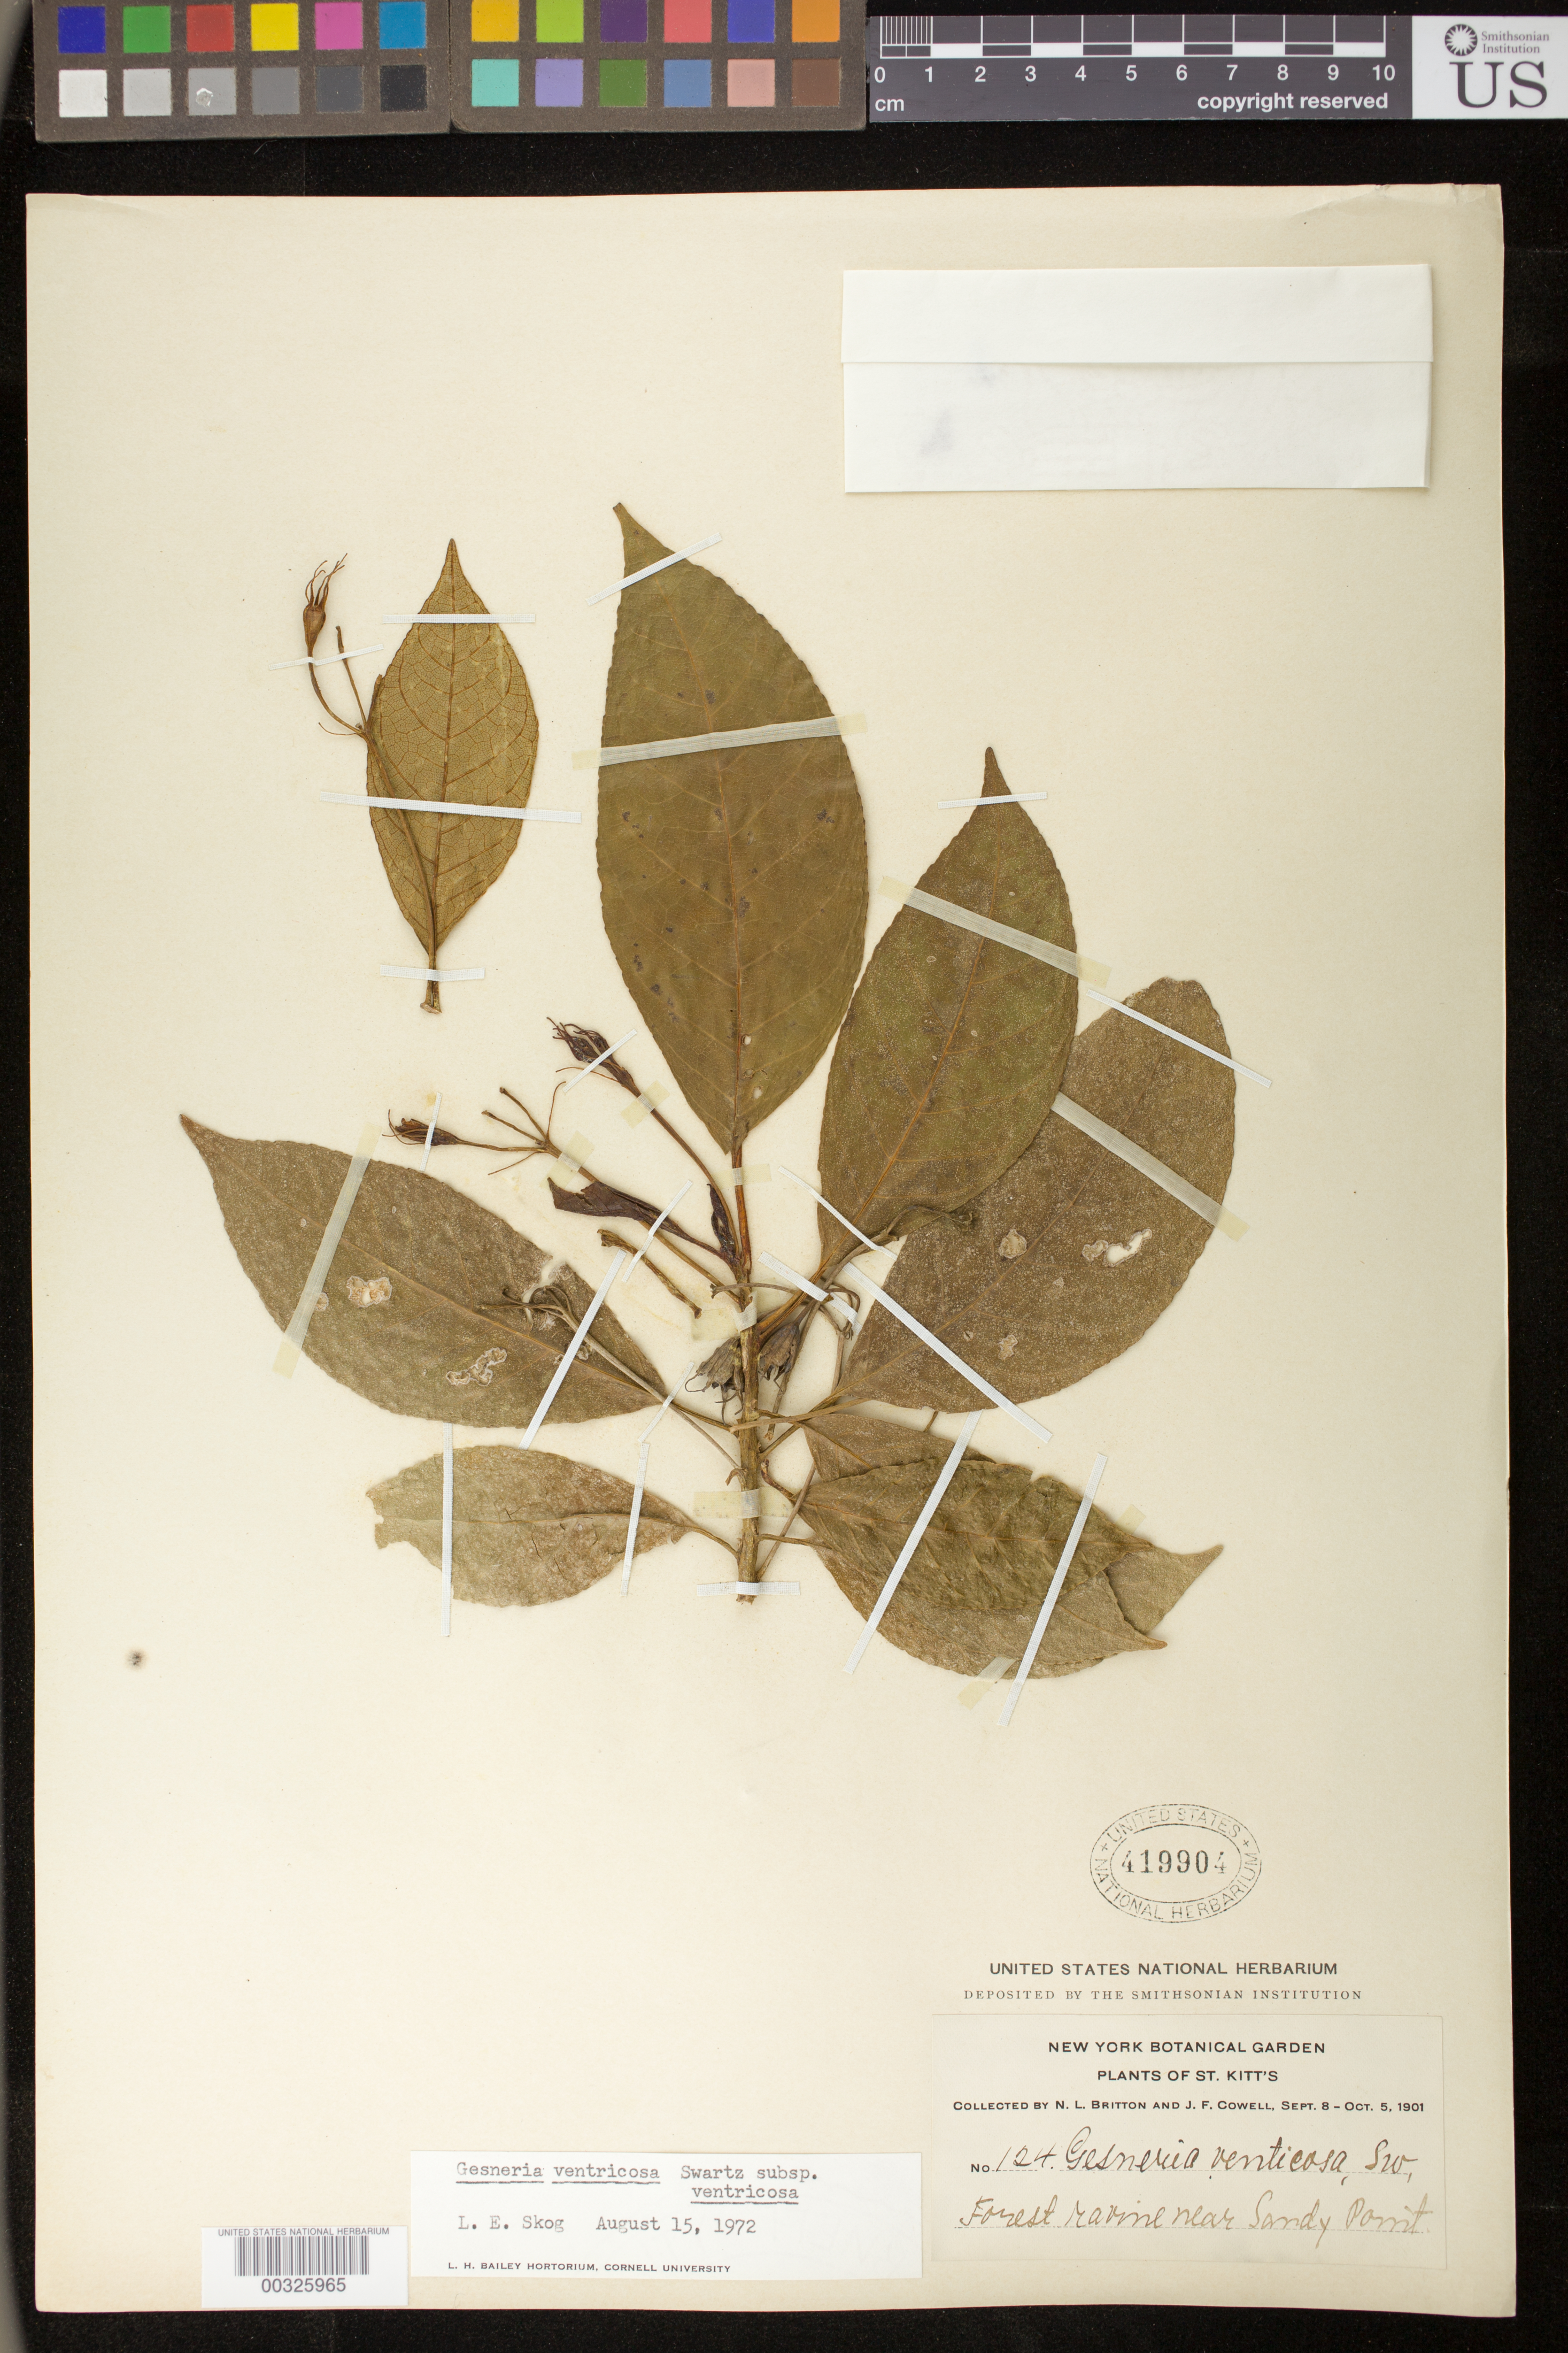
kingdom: Plantae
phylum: Tracheophyta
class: Magnoliopsida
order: Lamiales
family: Gesneriaceae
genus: Gesneria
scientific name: Gesneria ventricosa subsp. ventricosa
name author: Sw.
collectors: N. Britton & J. F. Cowell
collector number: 124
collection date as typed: Sep-Oct 1901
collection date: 1901-09/1901-10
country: St. Christopher-Nevis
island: Nevis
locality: St. Kitts, near Sandy Point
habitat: Forest ravine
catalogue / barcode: US 419904